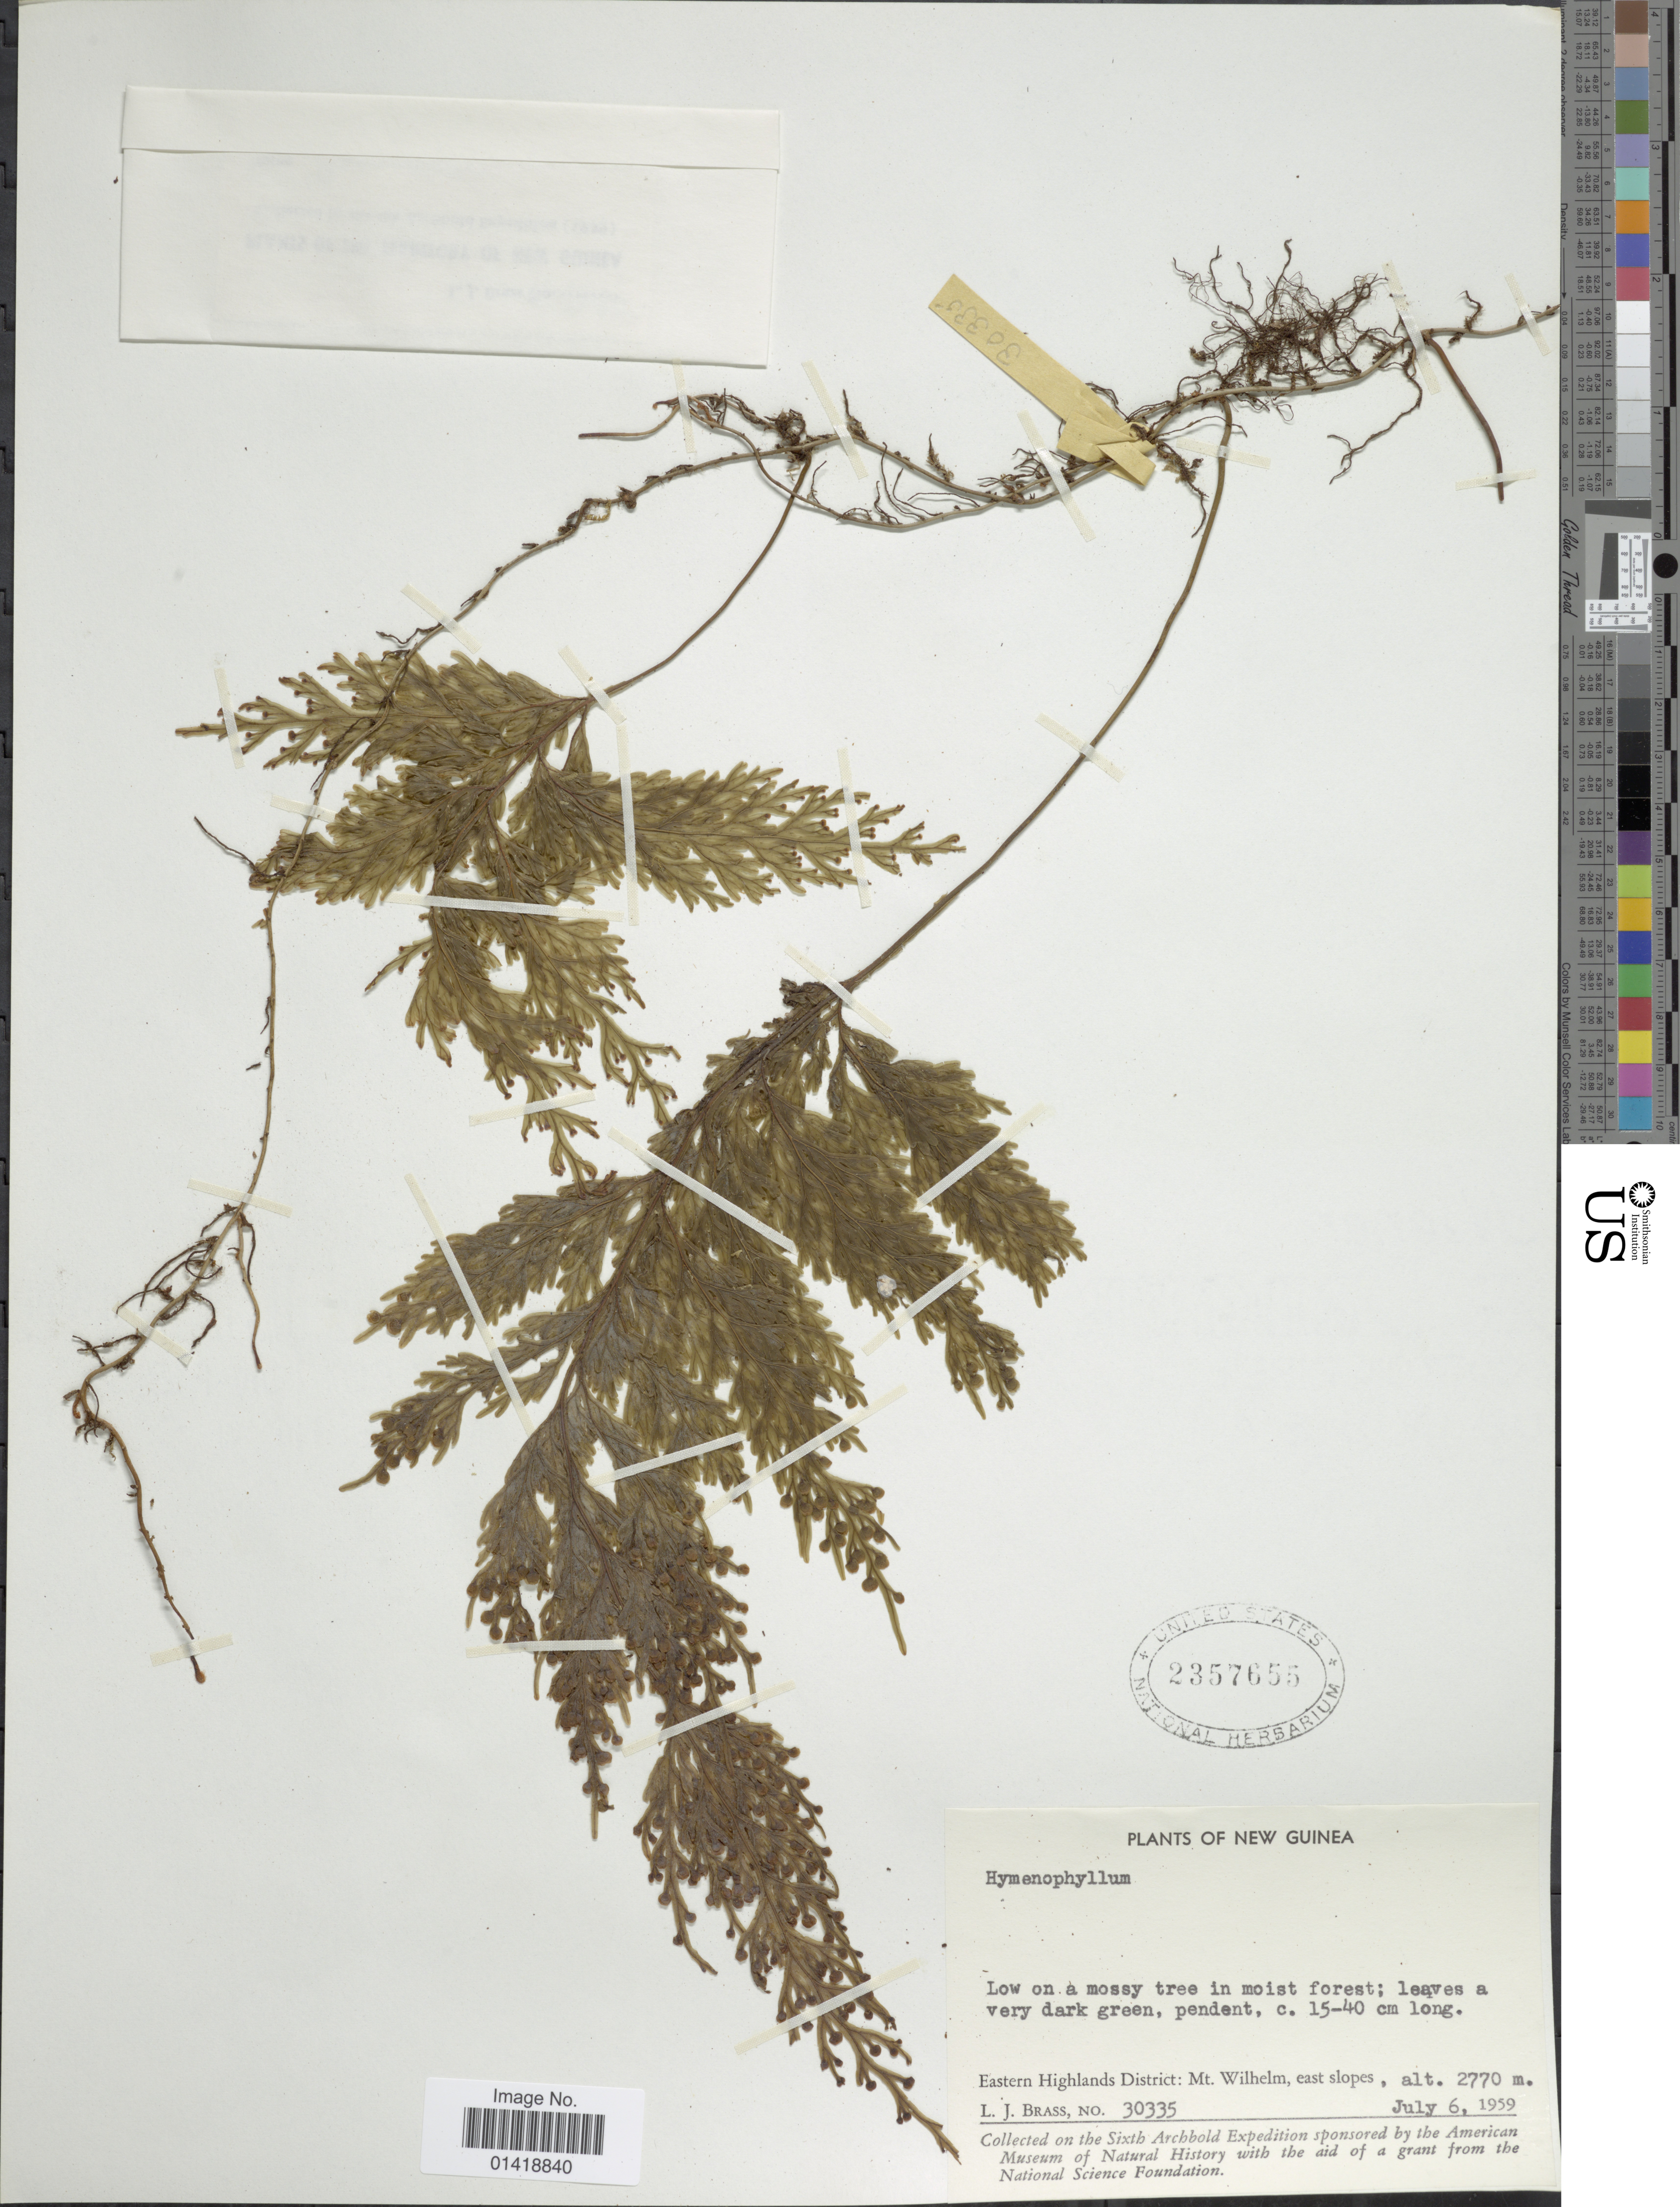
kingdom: Plantae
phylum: Tracheophyta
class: Polypodiopsida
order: Hymenophyllales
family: Hymenophyllaceae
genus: Hymenophyllum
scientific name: Hymenophyllum sp.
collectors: L. J. Brass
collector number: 30335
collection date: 1959-07-06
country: Papua New Guinea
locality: New Guinea. Eastern Highlands District: Mt. Michael, east slopes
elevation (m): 2770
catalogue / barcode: US 2357655